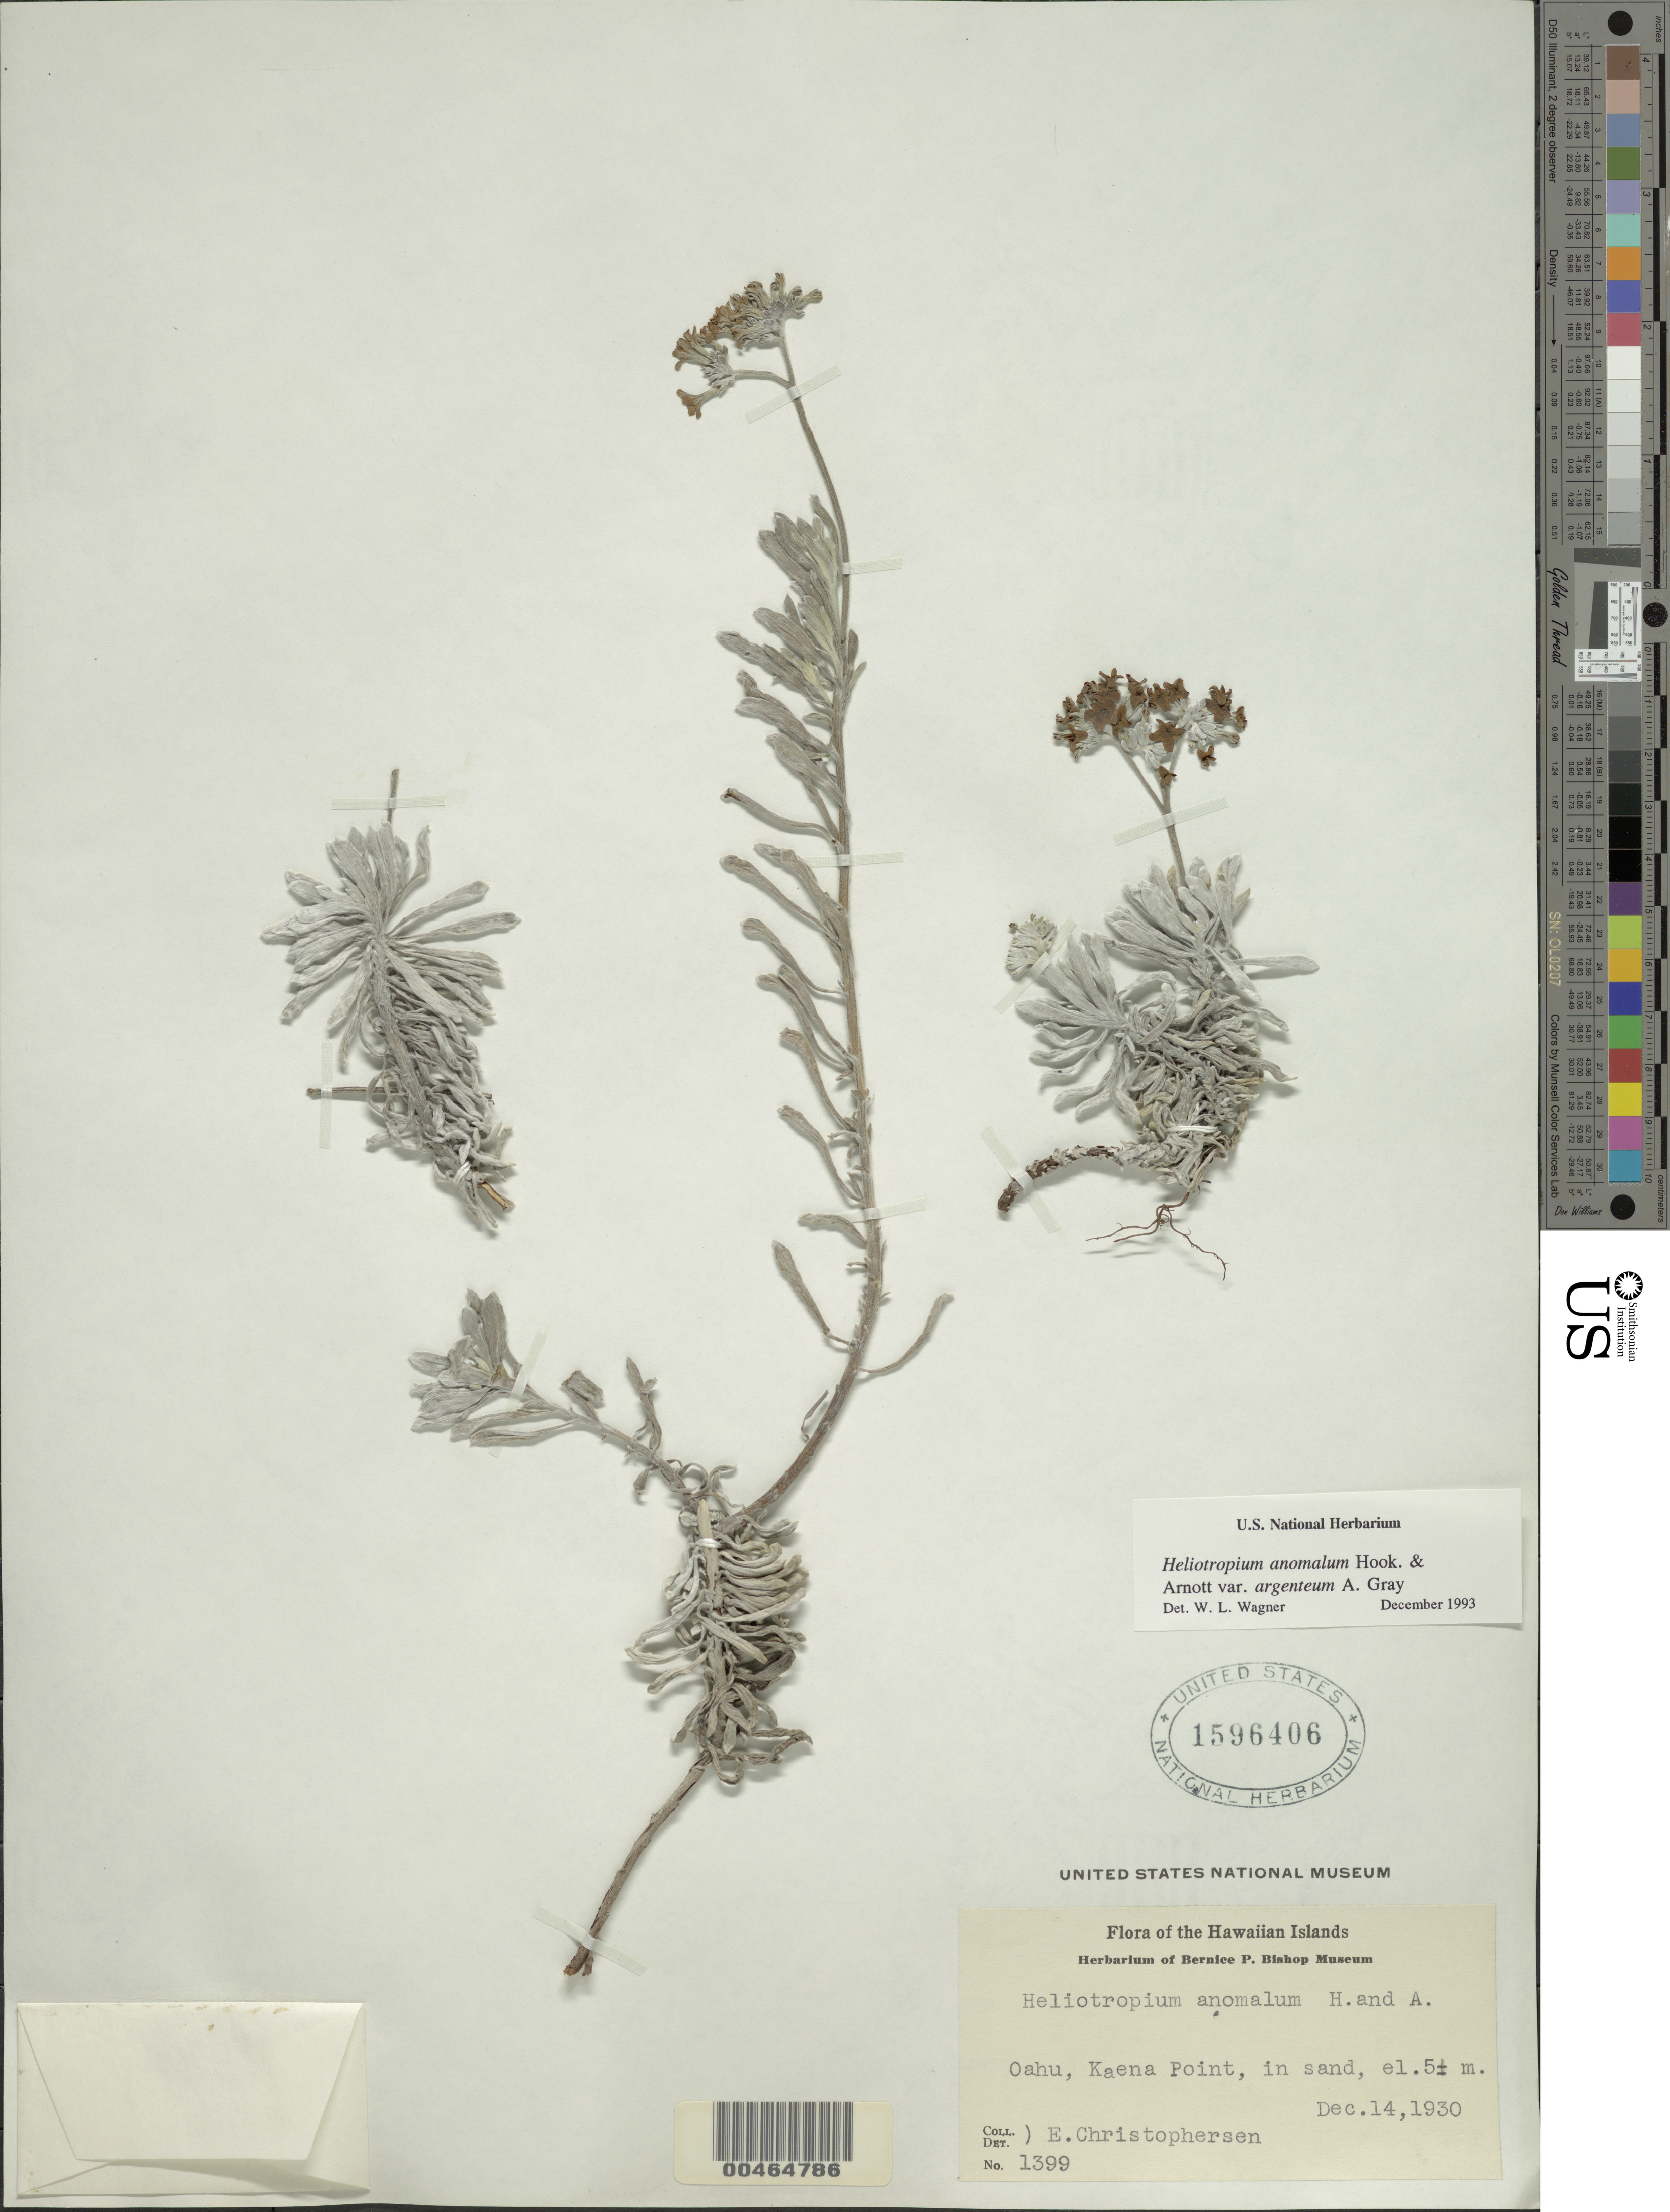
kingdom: Plantae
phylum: Tracheophyta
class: Magnoliopsida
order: Boraginales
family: Heliotropiaceae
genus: Heliotropium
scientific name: Heliotropium anomalum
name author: Hook. & Arn.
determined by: Wagner, W. L., (BOT), Smithsonian Institution - National Museum of Natural History (UNITED STATES)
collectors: E. Christophersen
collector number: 1399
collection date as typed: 14 Dec 1930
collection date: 1930-12-14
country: United States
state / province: Hawaii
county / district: Kauai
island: Kaua'i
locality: Kaena Point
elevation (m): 5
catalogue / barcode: US 1596406